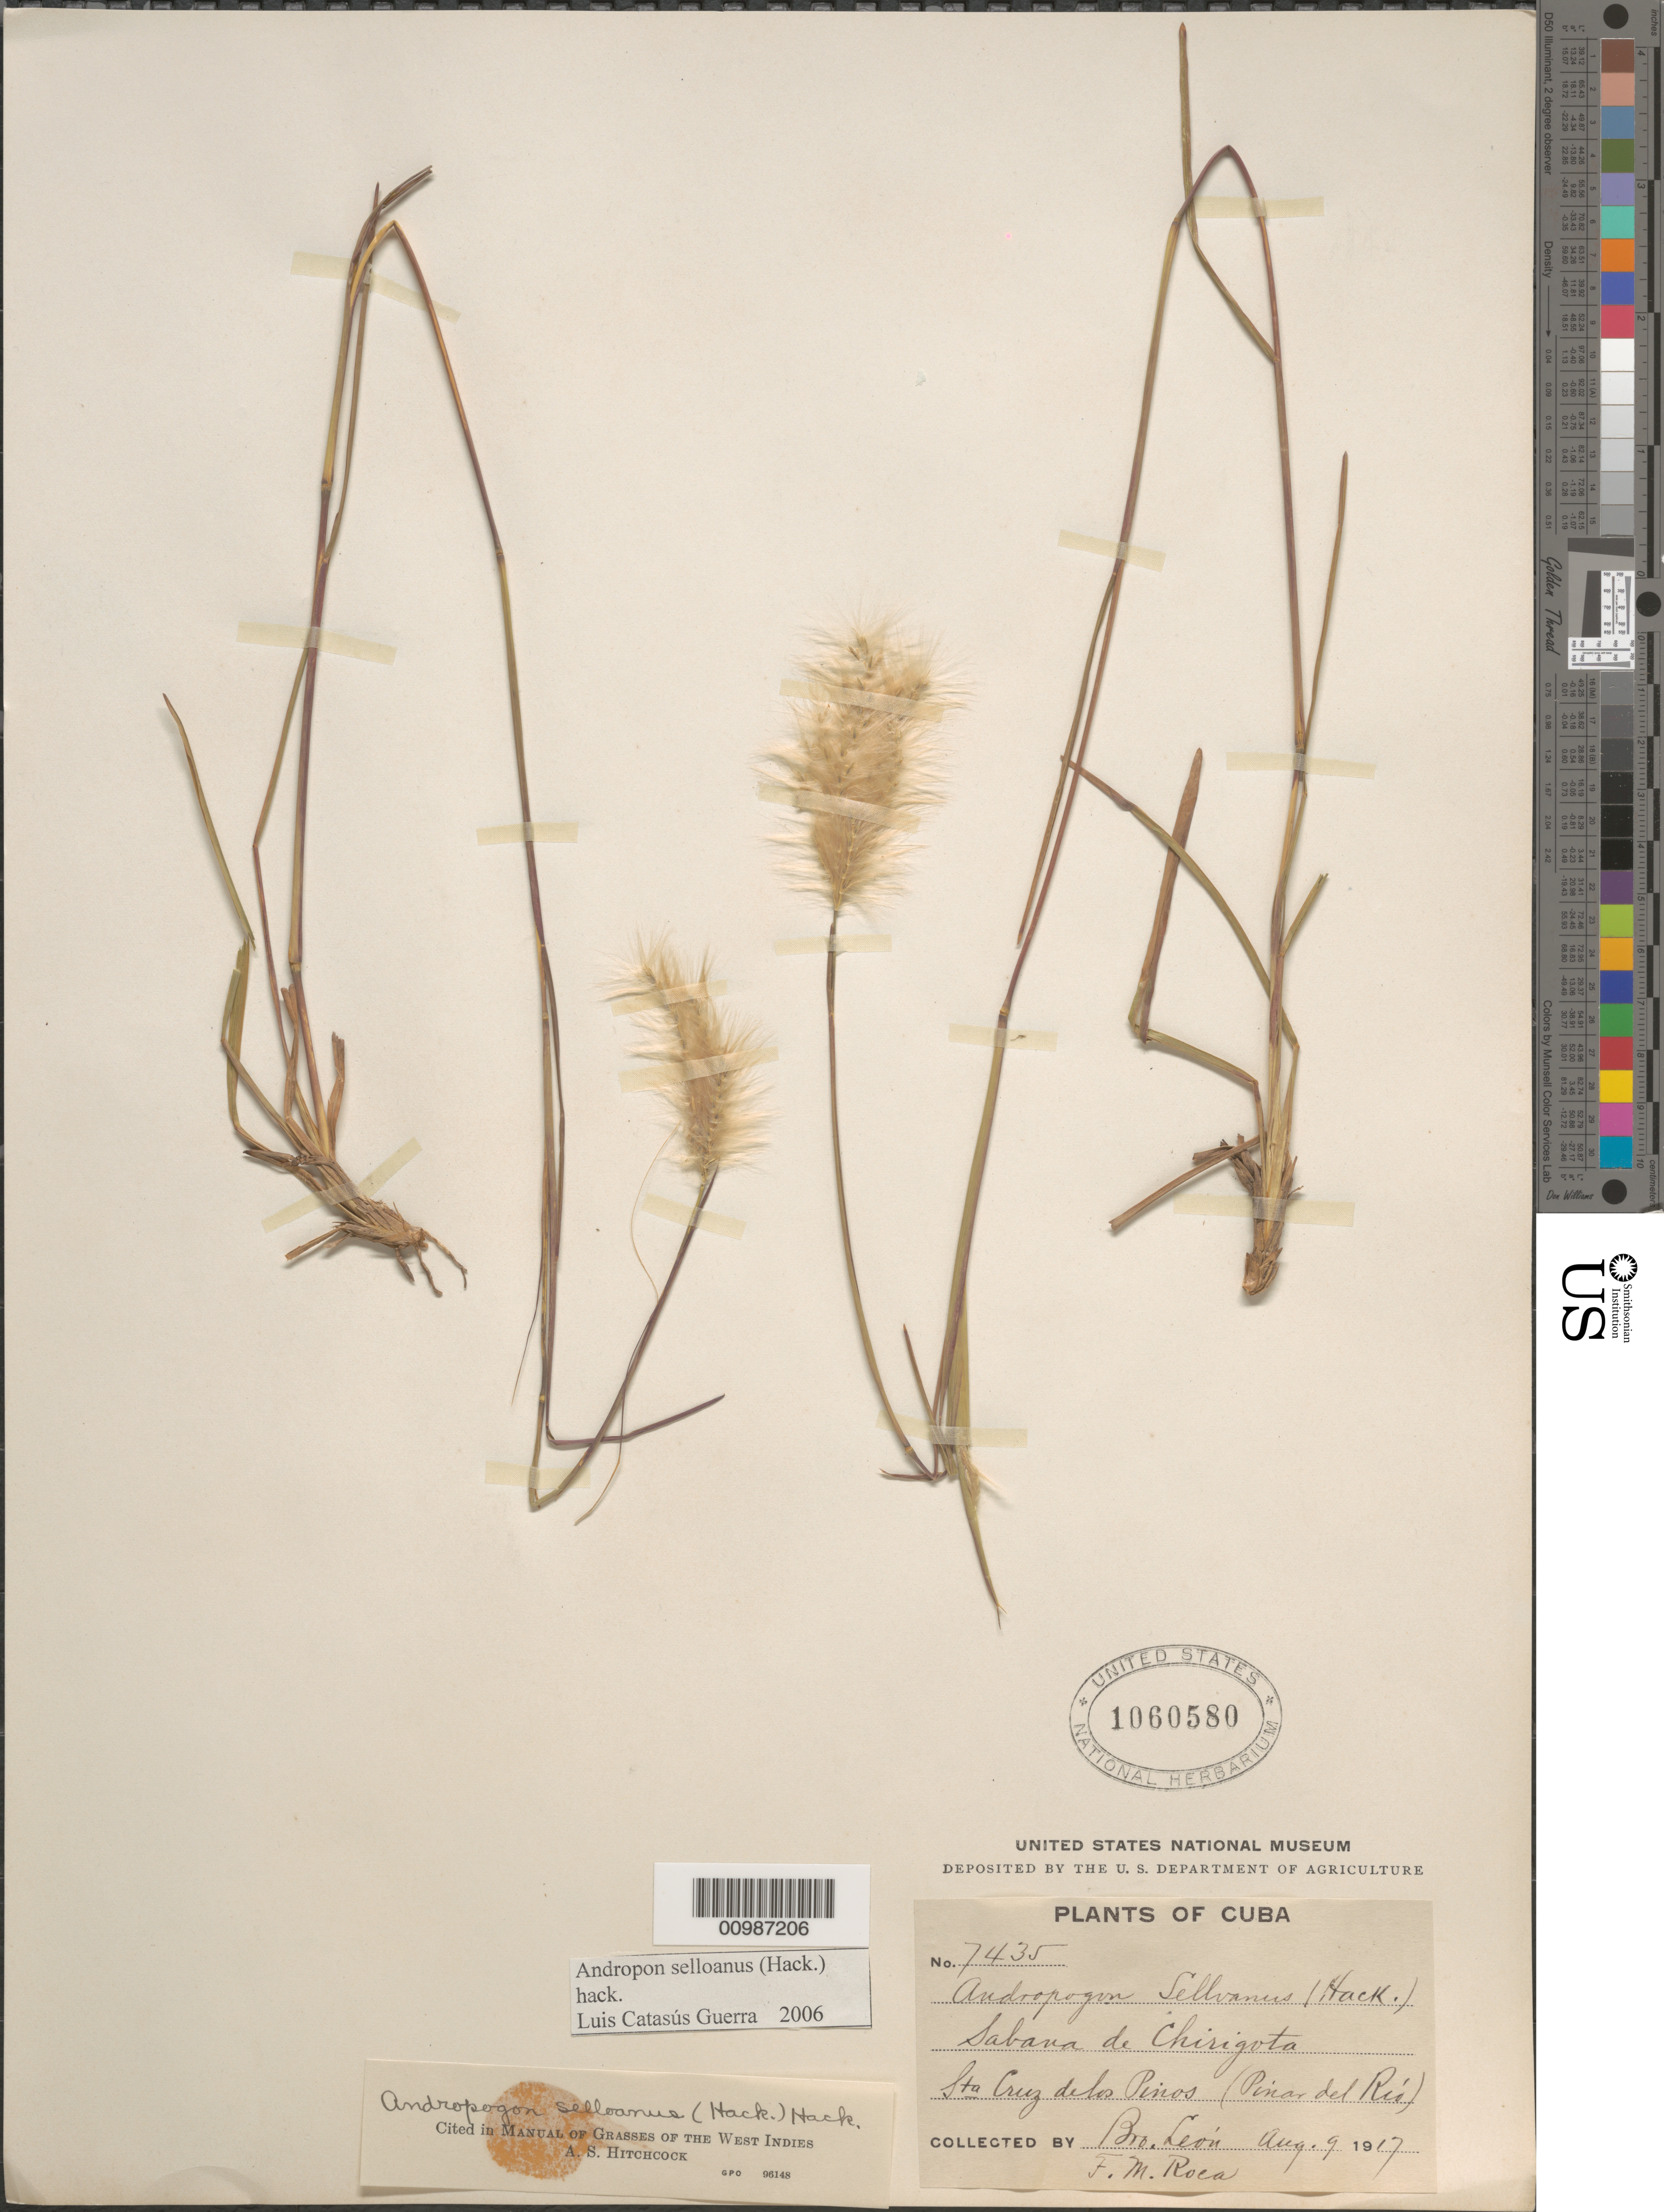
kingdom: Plantae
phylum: Tracheophyta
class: Liliopsida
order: Poales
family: Poaceae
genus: Andropogon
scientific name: Andropogon selloanus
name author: (Hack.) Hack.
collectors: Bro. León & M. Roca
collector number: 7435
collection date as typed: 09 Aug 1917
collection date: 1917-08-09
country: Cuba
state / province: Pinar del Rio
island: Cuba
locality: Santa Cruz de los Pinos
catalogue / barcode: US 1060580